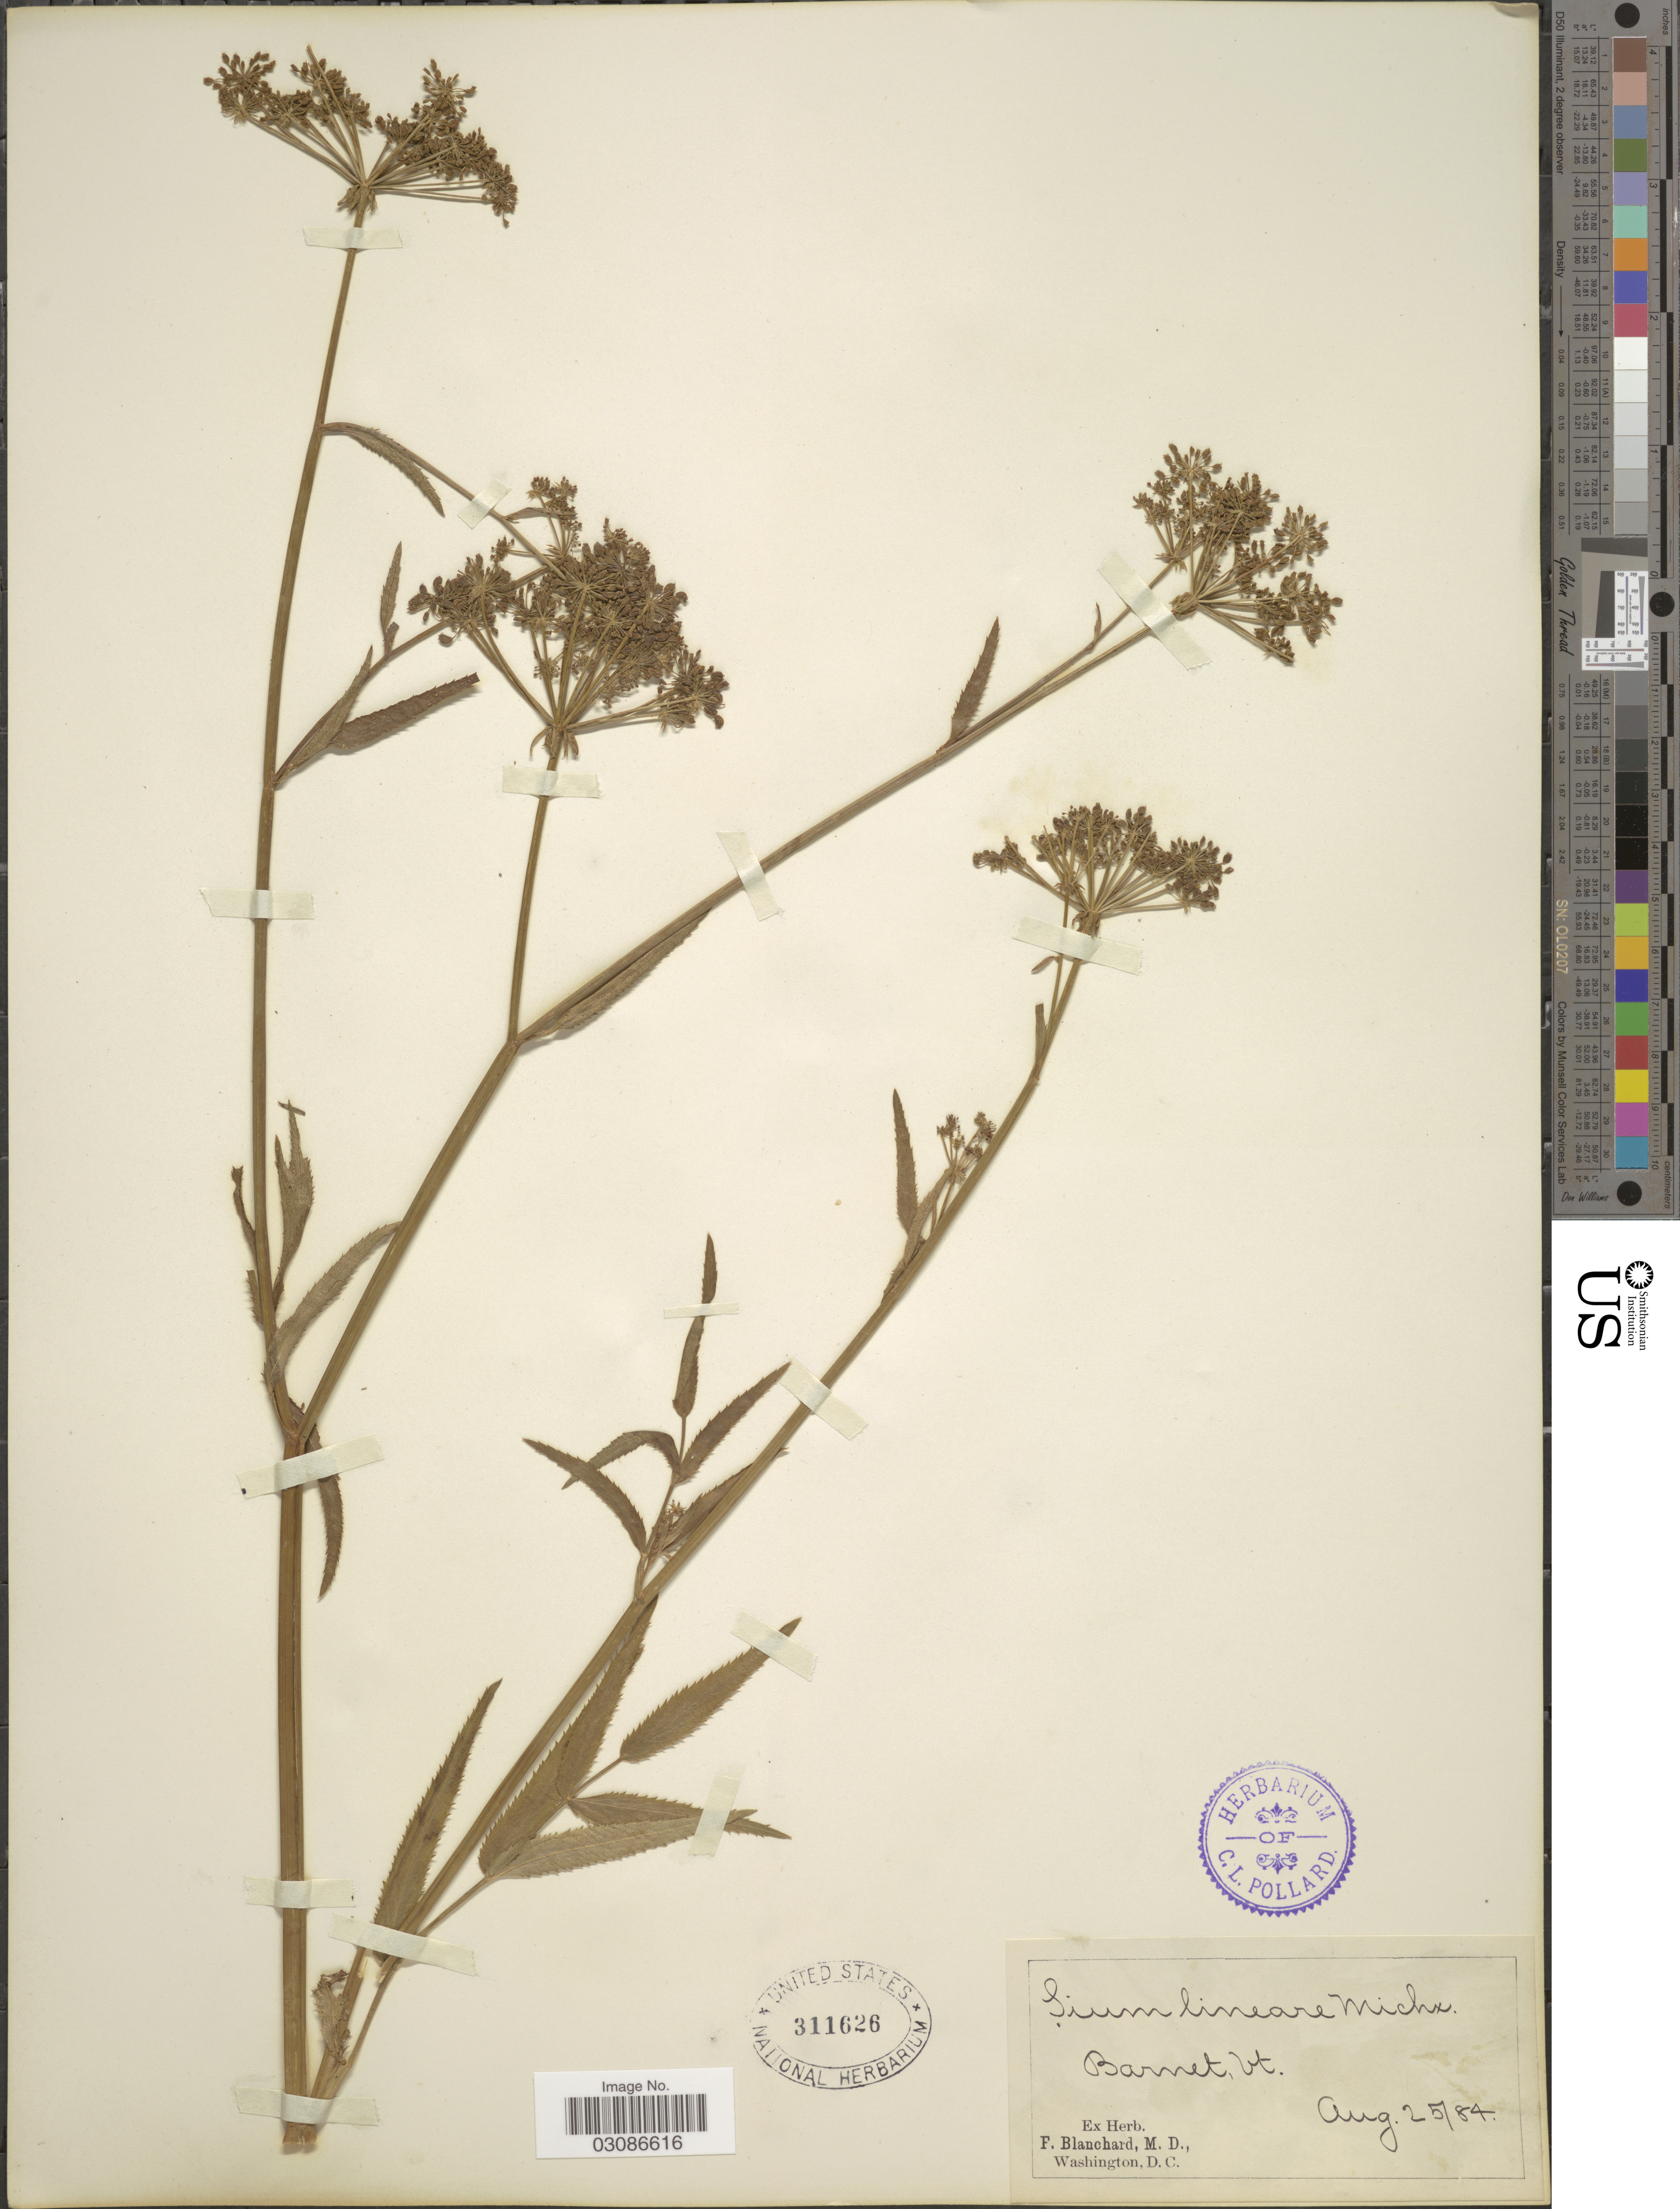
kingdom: Plantae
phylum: Tracheophyta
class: Magnoliopsida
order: Apiales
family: Apiaceae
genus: Sium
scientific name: Sium suave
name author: Walter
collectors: ex herb. F. Blanchard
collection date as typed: Transcribed d/m/y: 25/8/84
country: United States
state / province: Vermont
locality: Barnet, Vt.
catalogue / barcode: US 311626